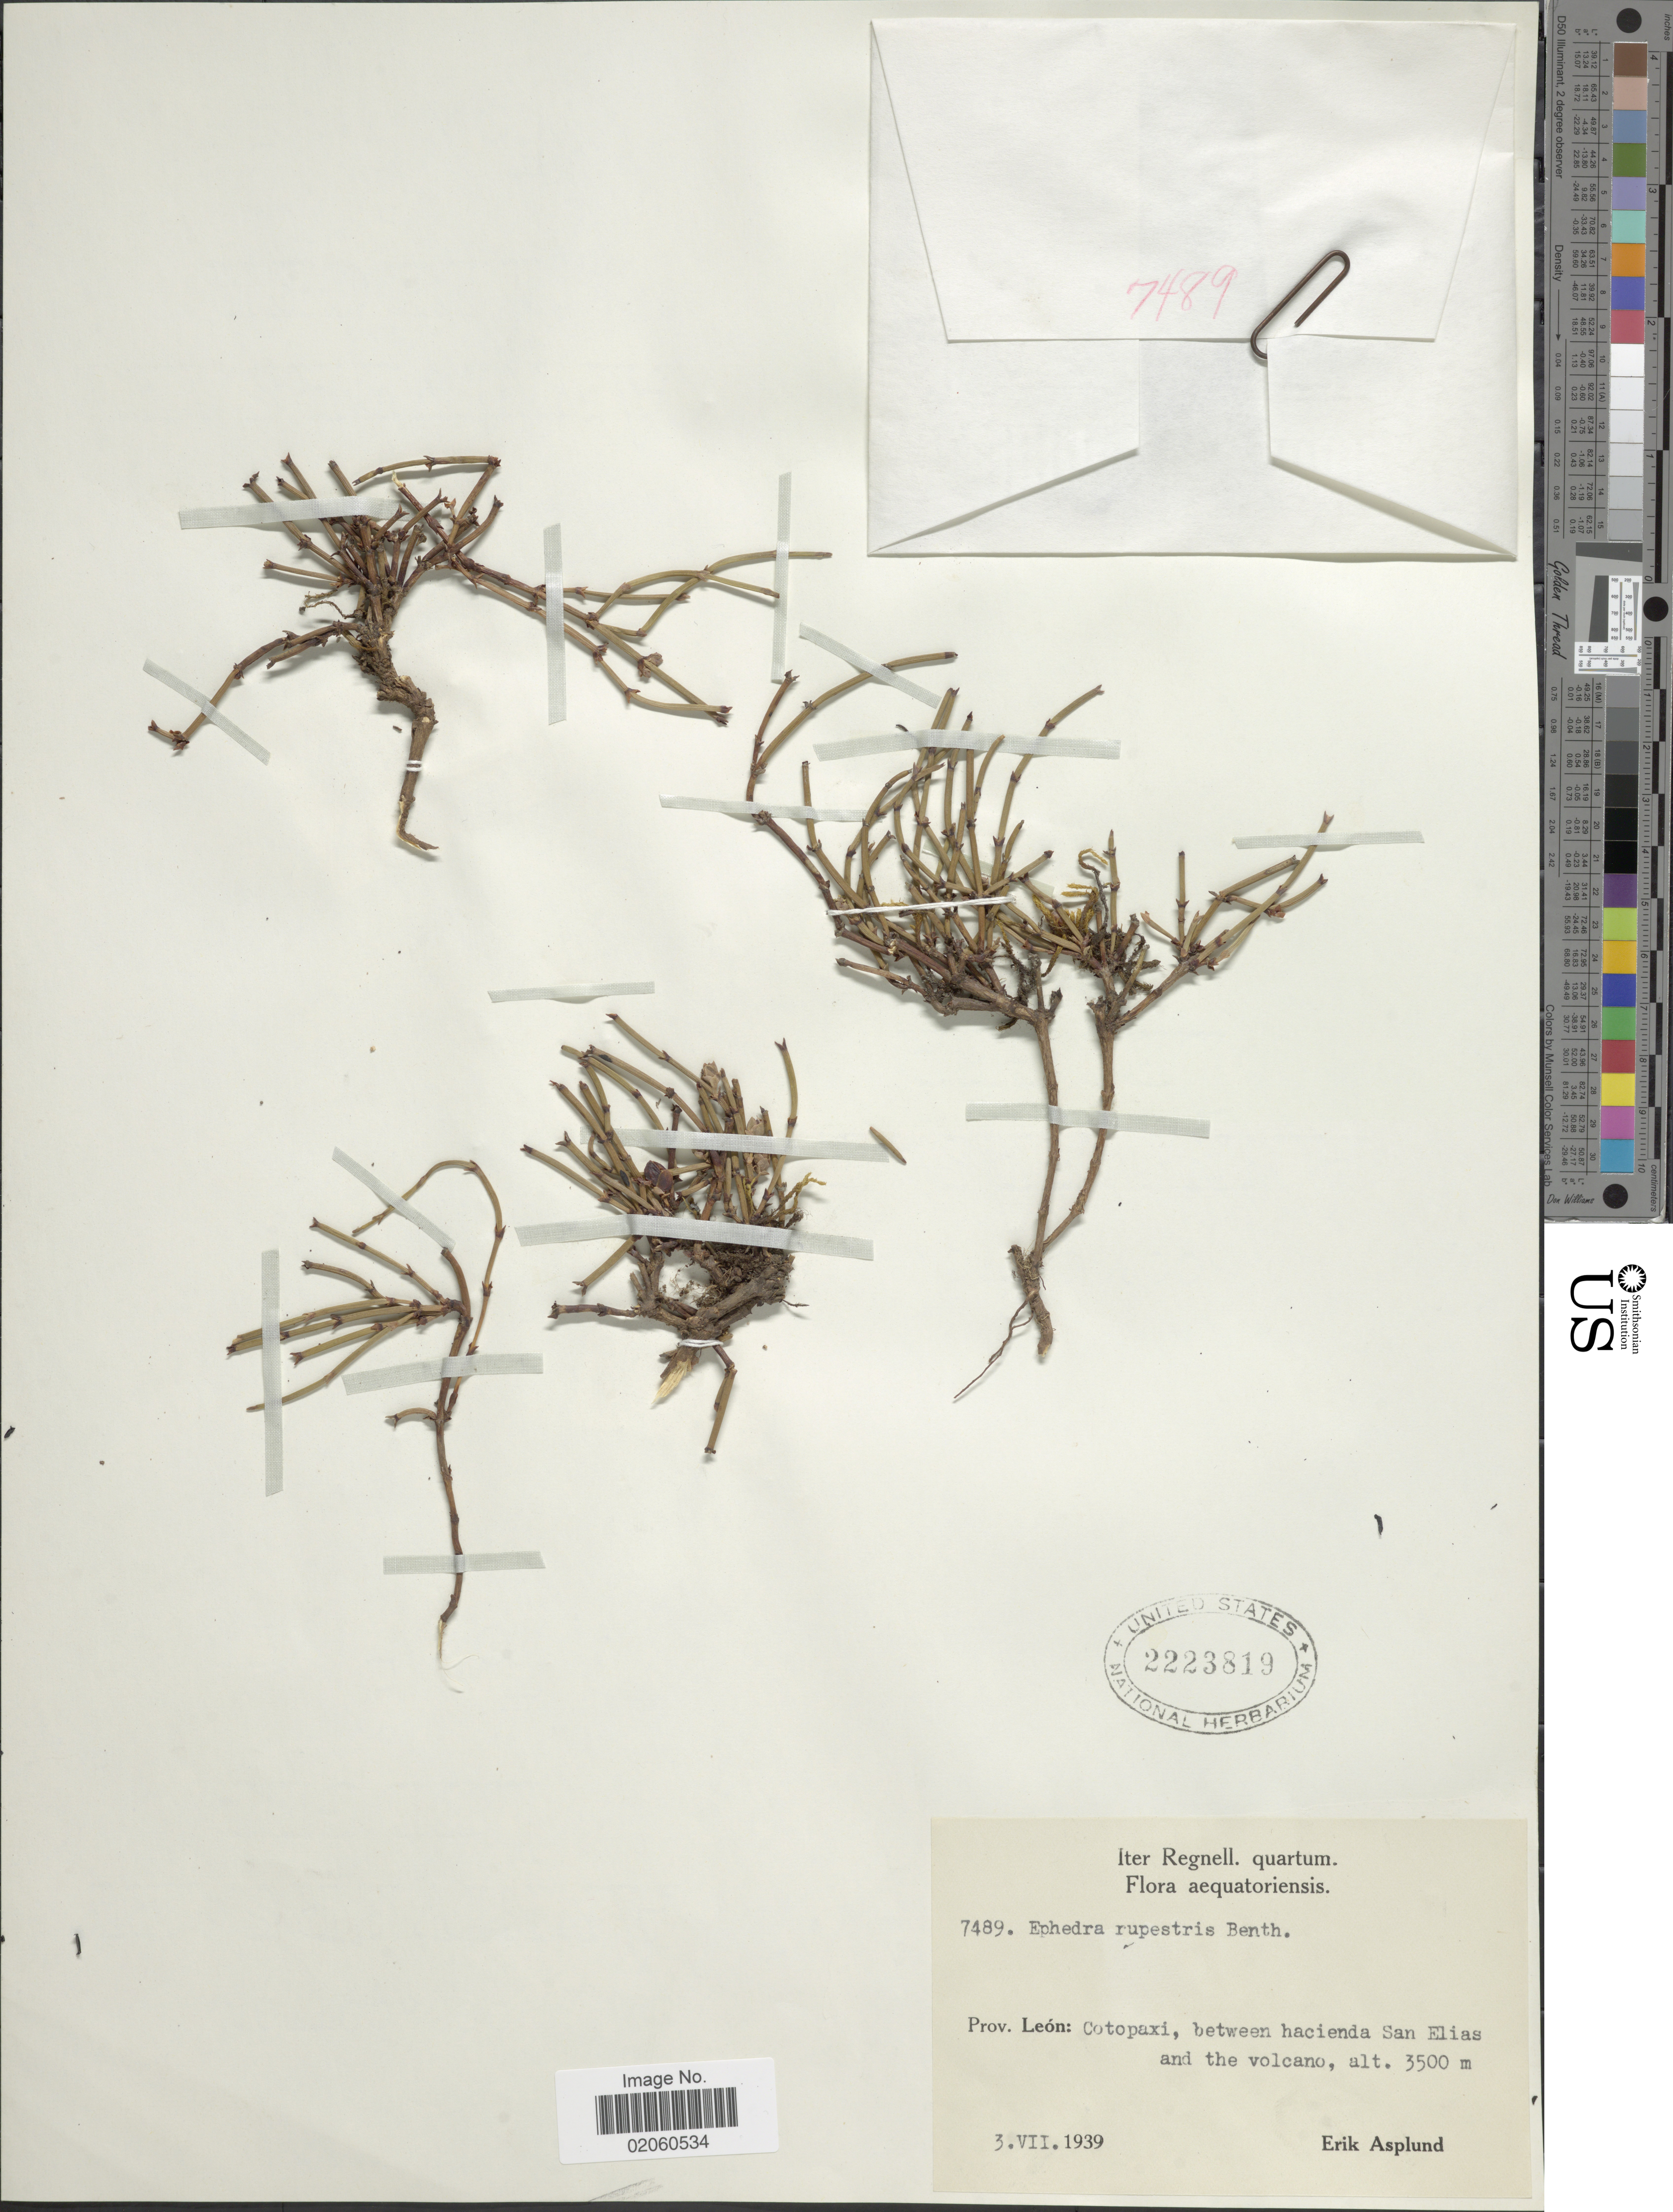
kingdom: Plantae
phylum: Tracheophyta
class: Gnetopsida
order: Ephedrales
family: Ephedraceae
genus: Ephedra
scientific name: Ephedra rupestris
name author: Benth.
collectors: E. Asplund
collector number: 7489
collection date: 1939-07-03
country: Ecuador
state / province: Cotopaxi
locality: Prov. Leon: between hacienda San Elias and the volcano, aequatoriensis.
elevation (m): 3500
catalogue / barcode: US 2223819